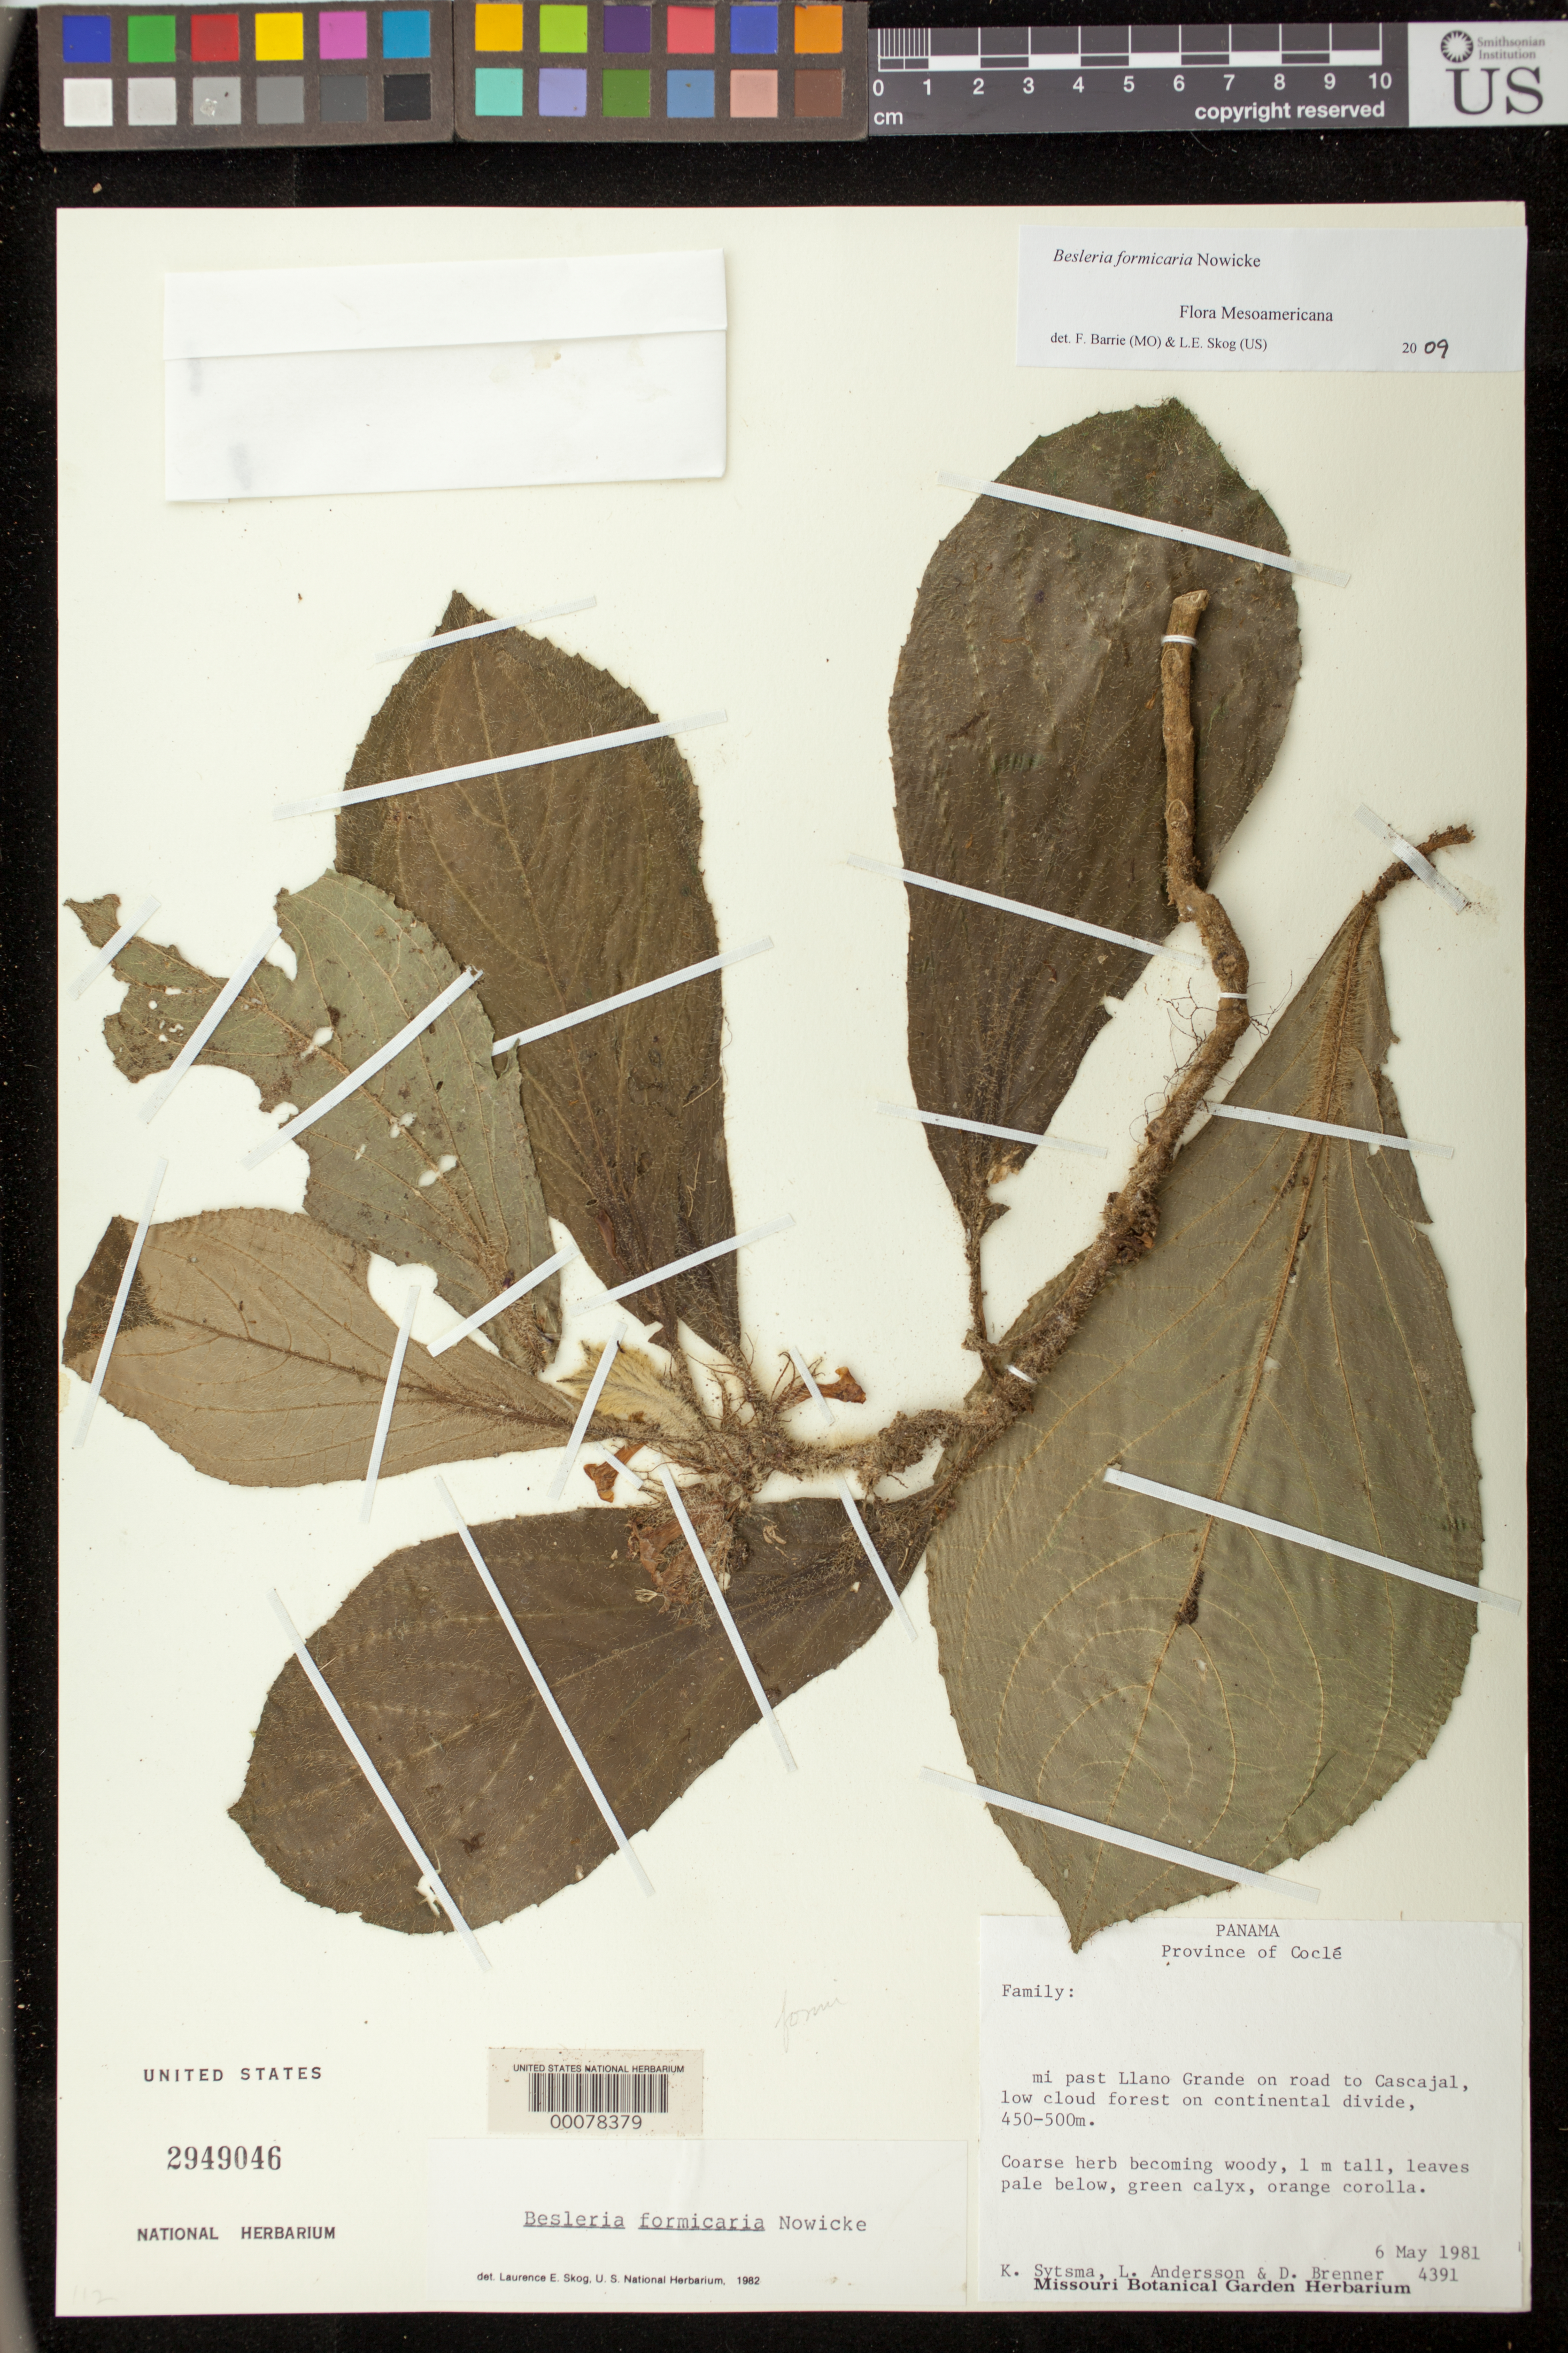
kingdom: Plantae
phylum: Tracheophyta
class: Magnoliopsida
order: Lamiales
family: Gesneriaceae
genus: Besleria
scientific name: Besleria formicaria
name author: Nowicke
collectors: K. J. Sytsma, L. Andersson & D. Brenner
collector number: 4391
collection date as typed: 06 May 1981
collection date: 1981-05-06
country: Panama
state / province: Coclé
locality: Mi past Llano Grande on road to Casajal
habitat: Low cloud forest on continental divide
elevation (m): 450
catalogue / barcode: US 2949046